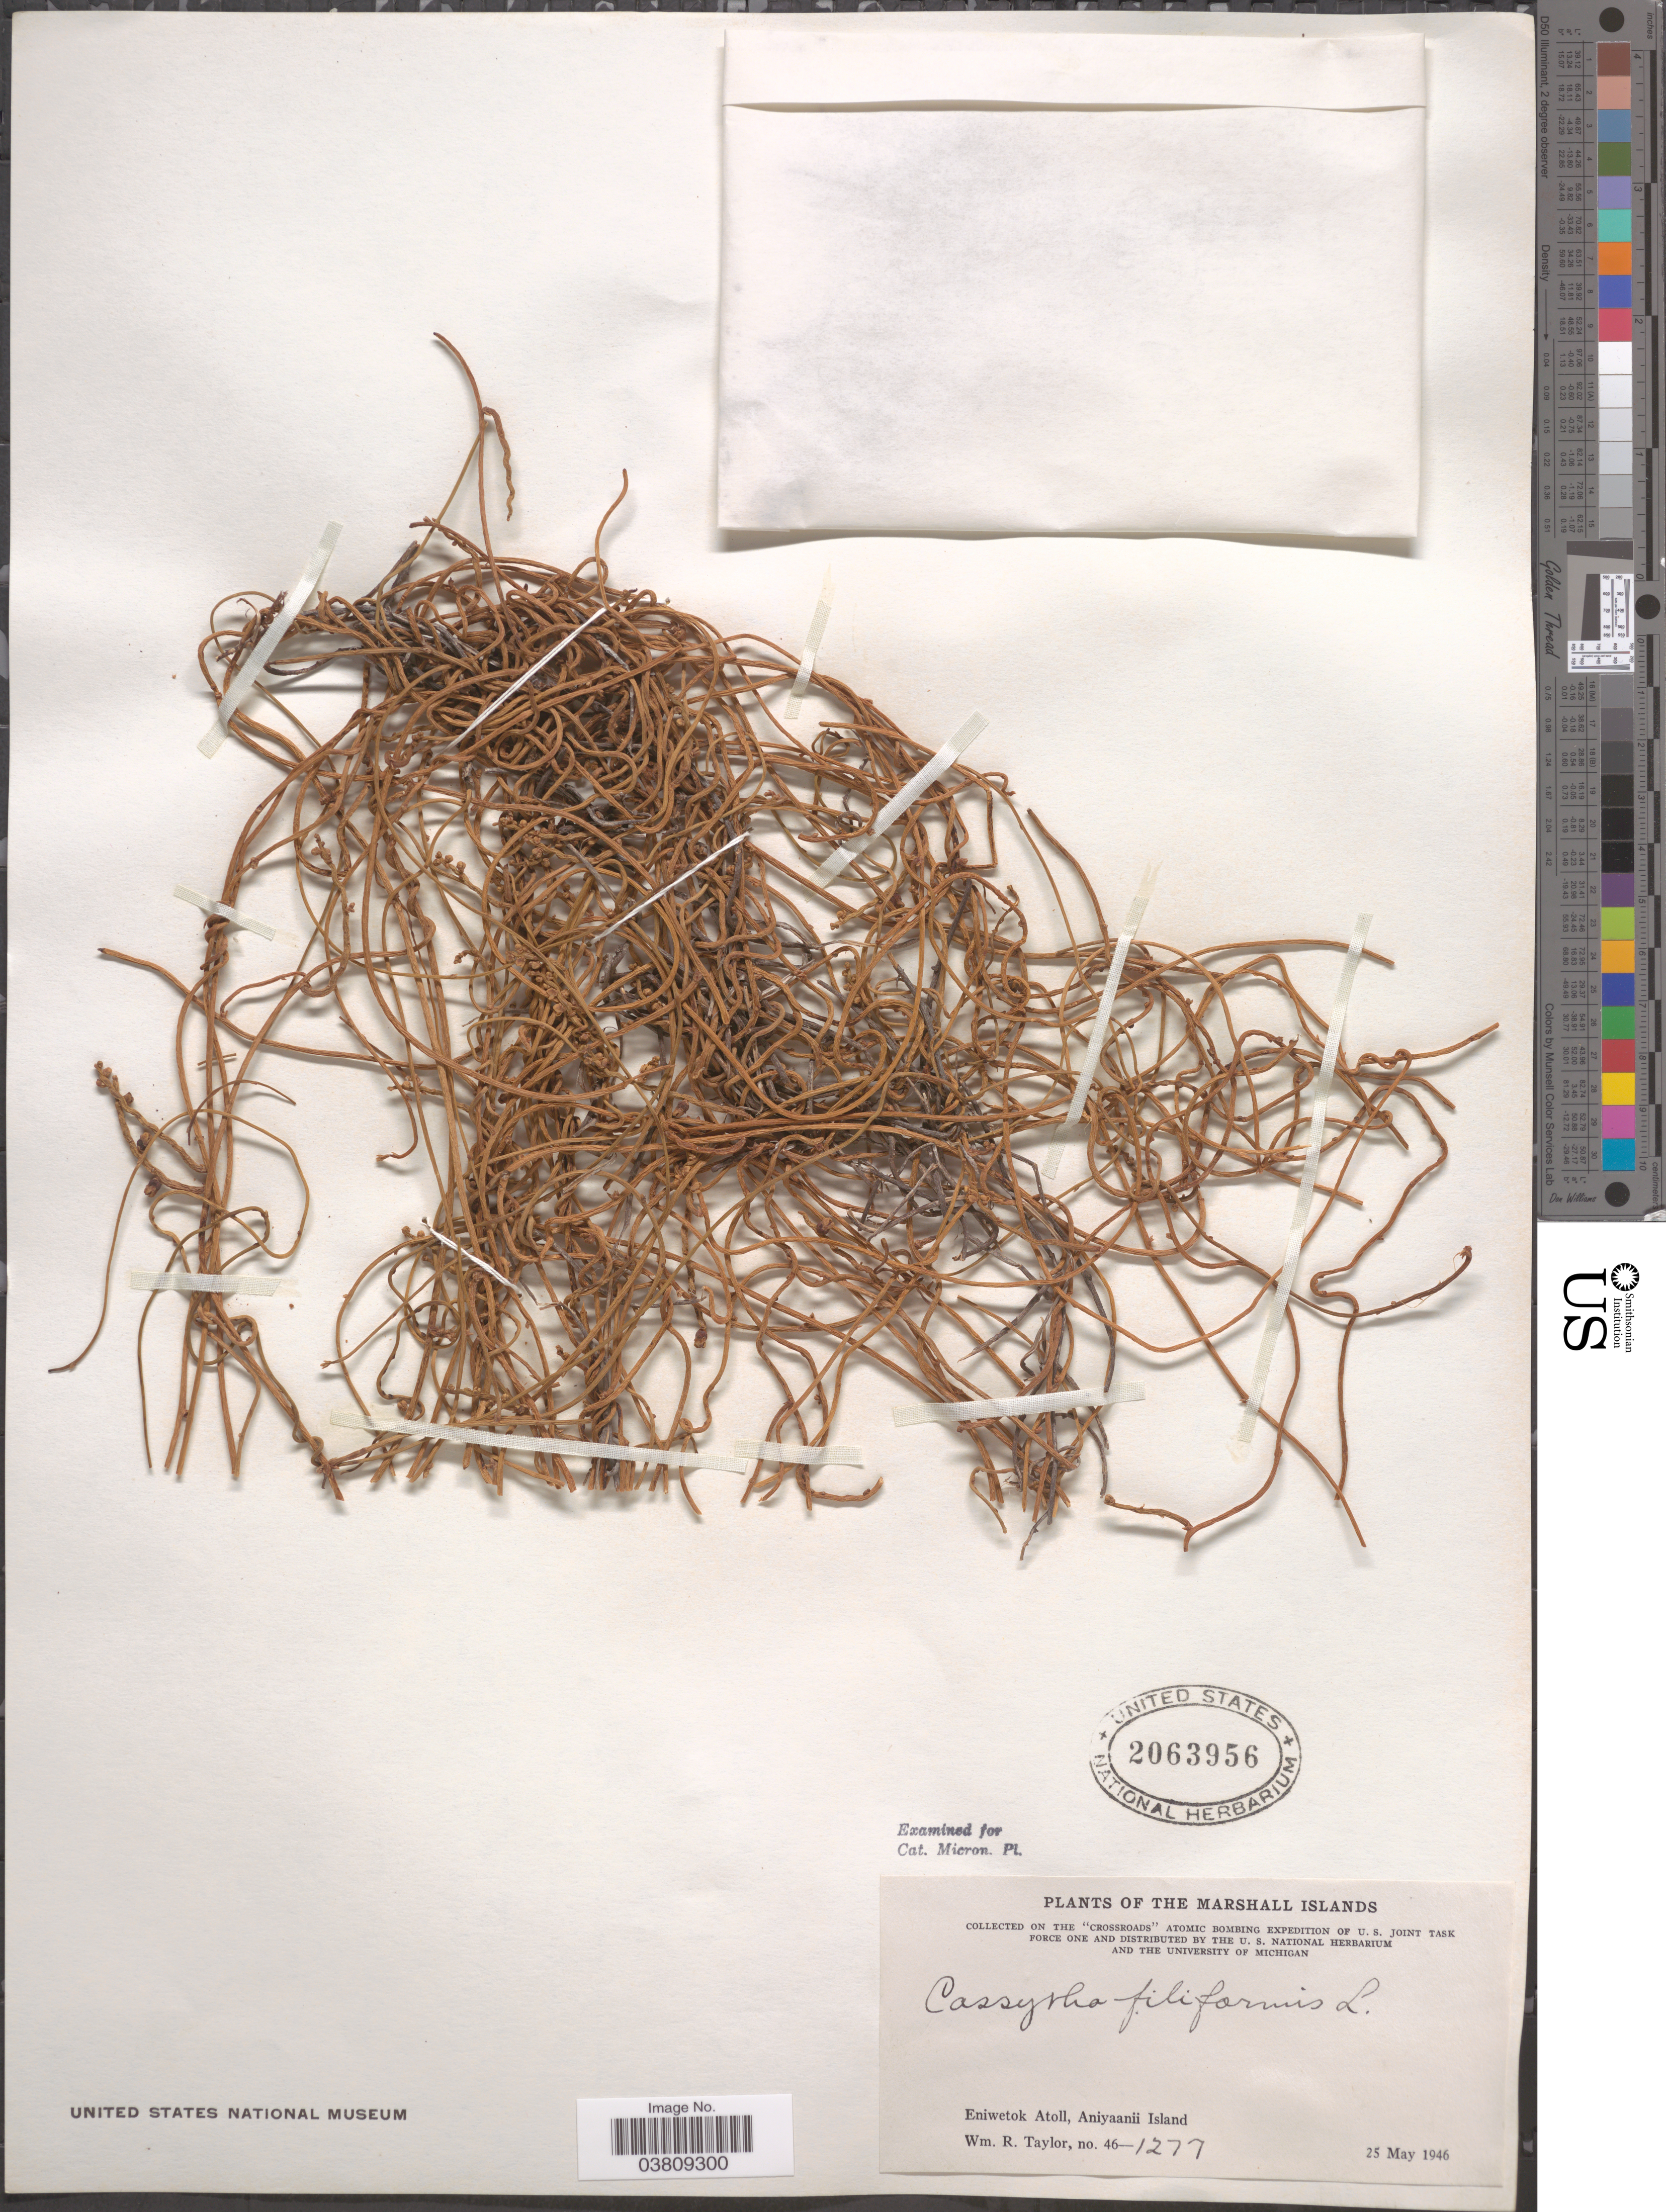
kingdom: Plantae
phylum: Tracheophyta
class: Magnoliopsida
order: Laurales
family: Lauraceae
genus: Cassytha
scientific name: Cassytha filiformis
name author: L.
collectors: W. R. Taylor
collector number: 46-1277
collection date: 1946-05-25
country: Marshall Islands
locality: Eniwetok Atoll, Aniyaanii Island.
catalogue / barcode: US 2063956